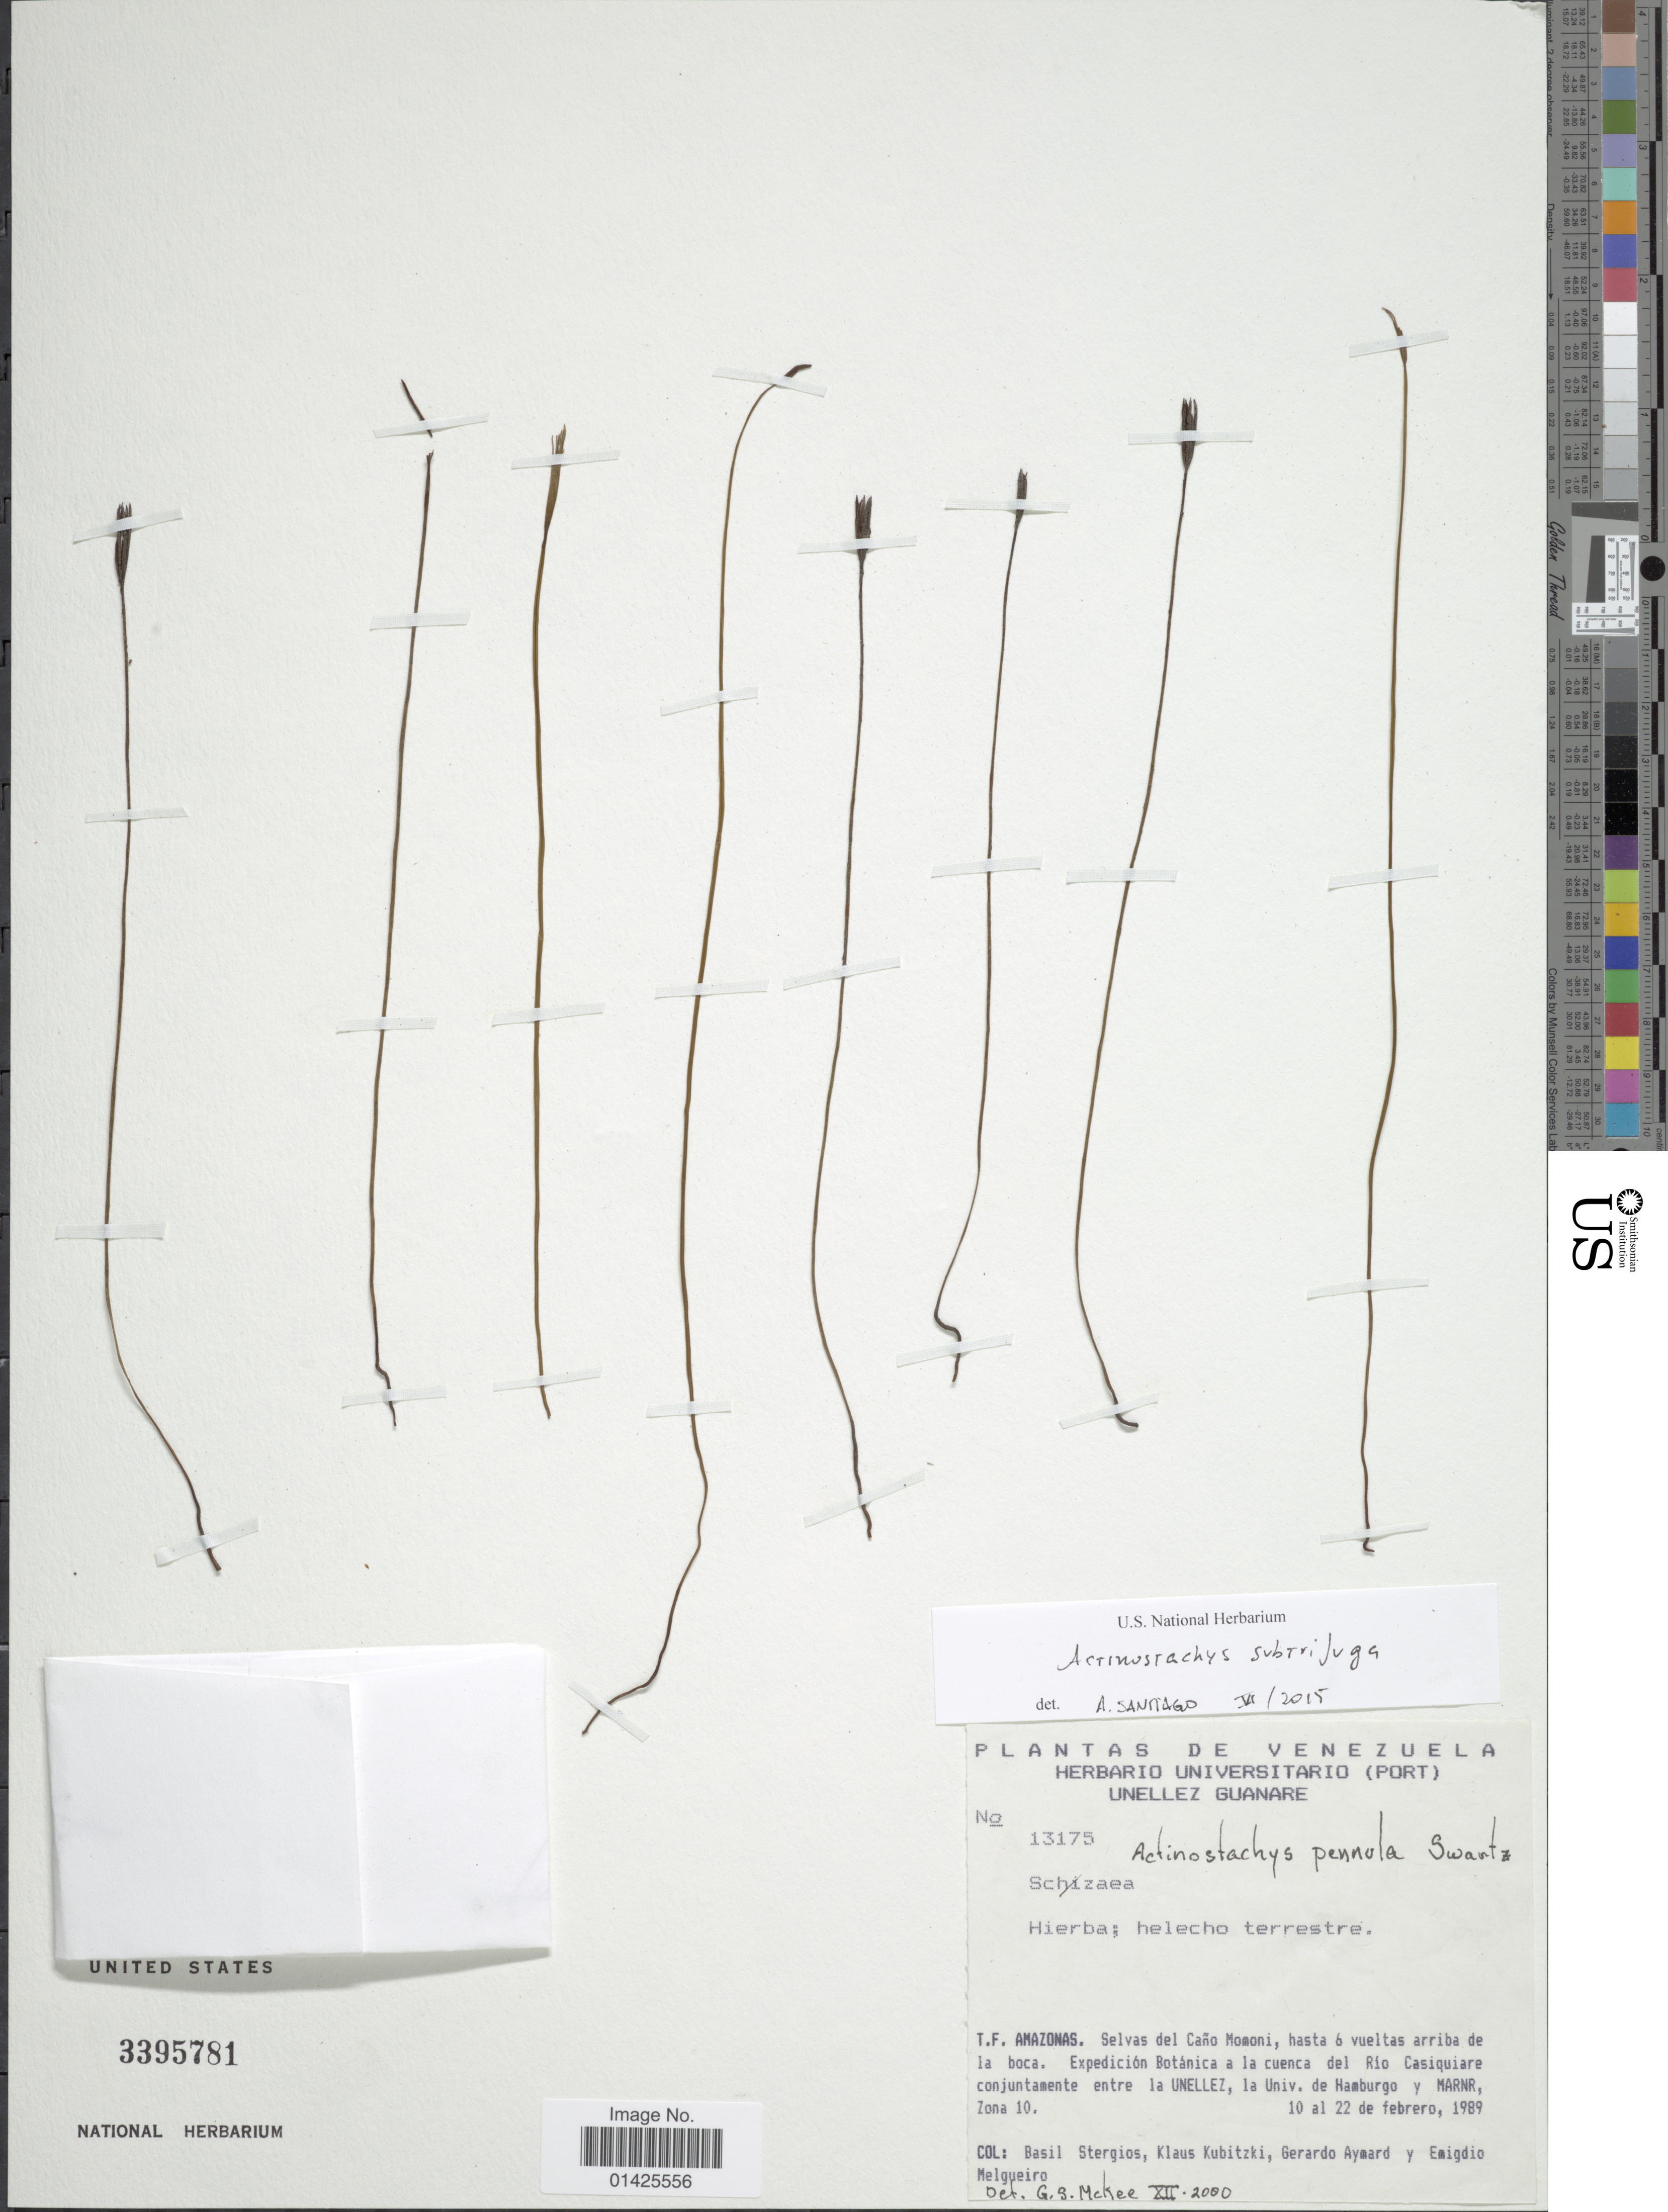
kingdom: Plantae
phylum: Tracheophyta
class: Polypodiopsida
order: Schizaeales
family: Schizaeaceae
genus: Actinostachys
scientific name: Actinostachys subtrijuga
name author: (Mart.) C. Presl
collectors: B. G. Stergios, K. Kubitzki, G. A. Aymard & E. Melqueiro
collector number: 13175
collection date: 1989-02-10/1989-02-22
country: Venezuela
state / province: Amazonas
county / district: Río Negro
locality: Cano Momoni, hasta o vueltas arriba de la boca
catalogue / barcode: US 3395781